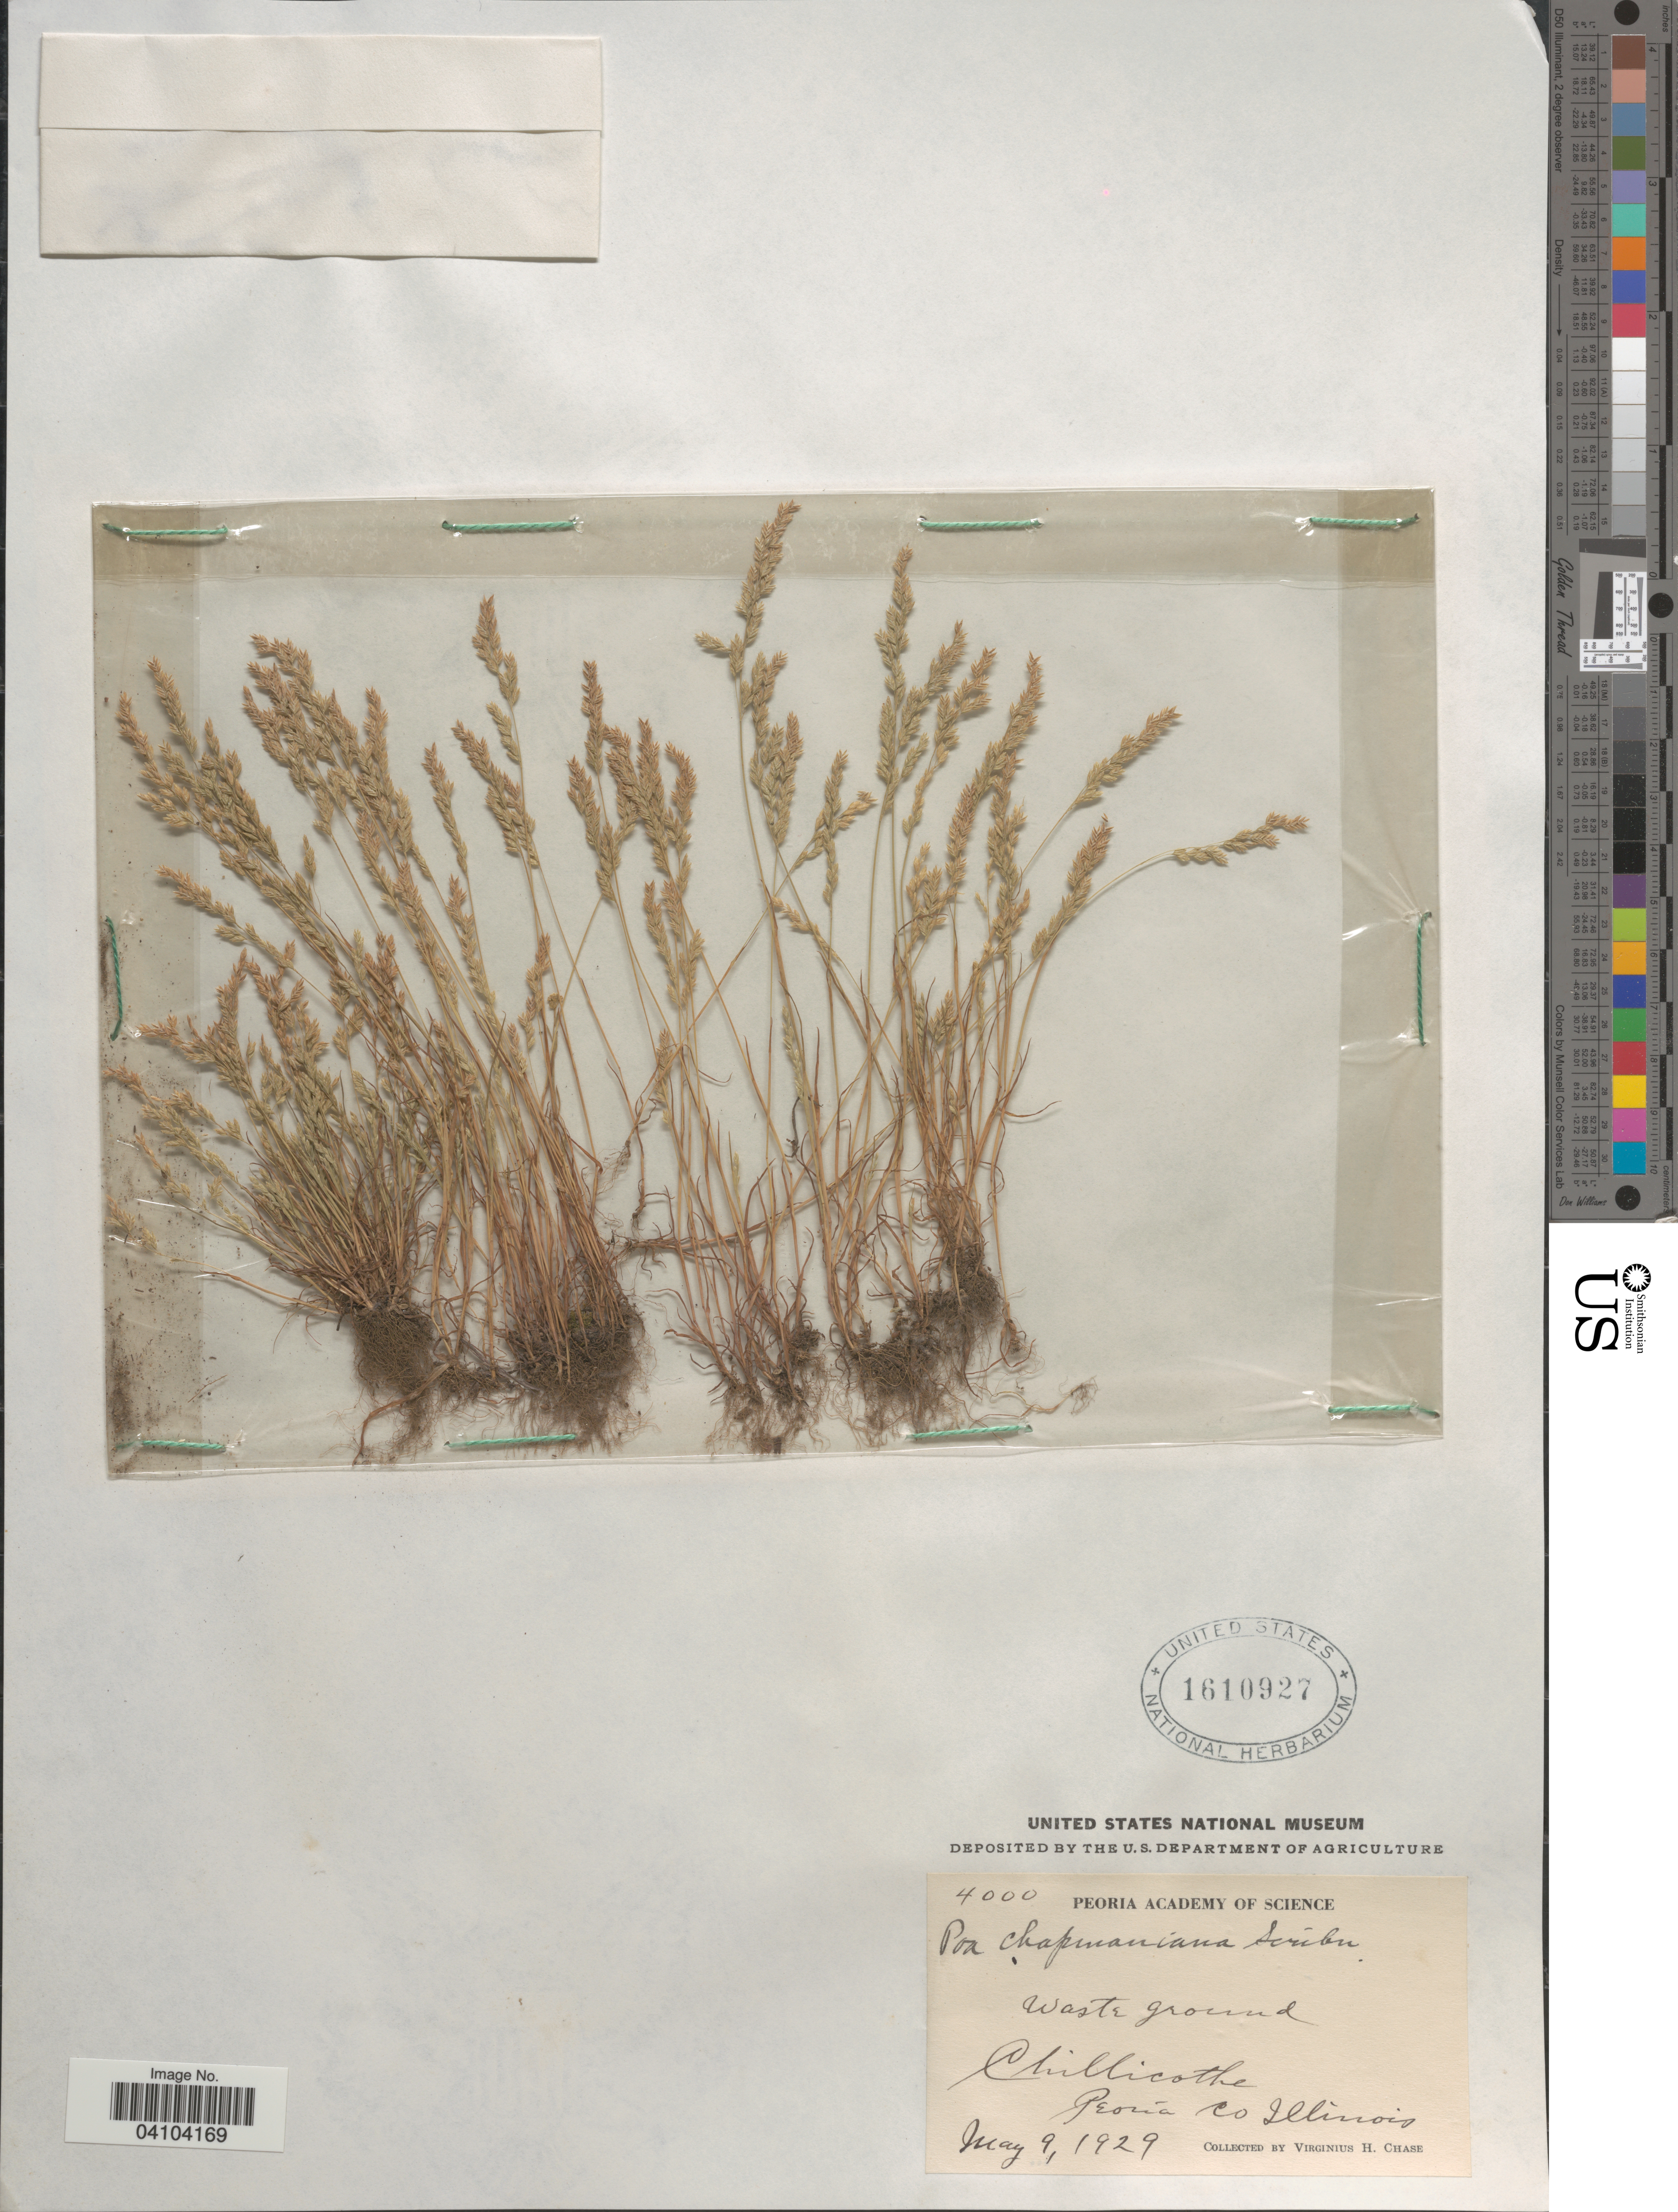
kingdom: Plantae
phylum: Tracheophyta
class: Liliopsida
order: Poales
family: Poaceae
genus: Poa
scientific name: Poa chapmaniana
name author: Scribn.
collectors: V. H. Chase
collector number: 4000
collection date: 1929-05-09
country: United States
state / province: Illinois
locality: Chillicothe. Peoria Co.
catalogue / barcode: US 1610927